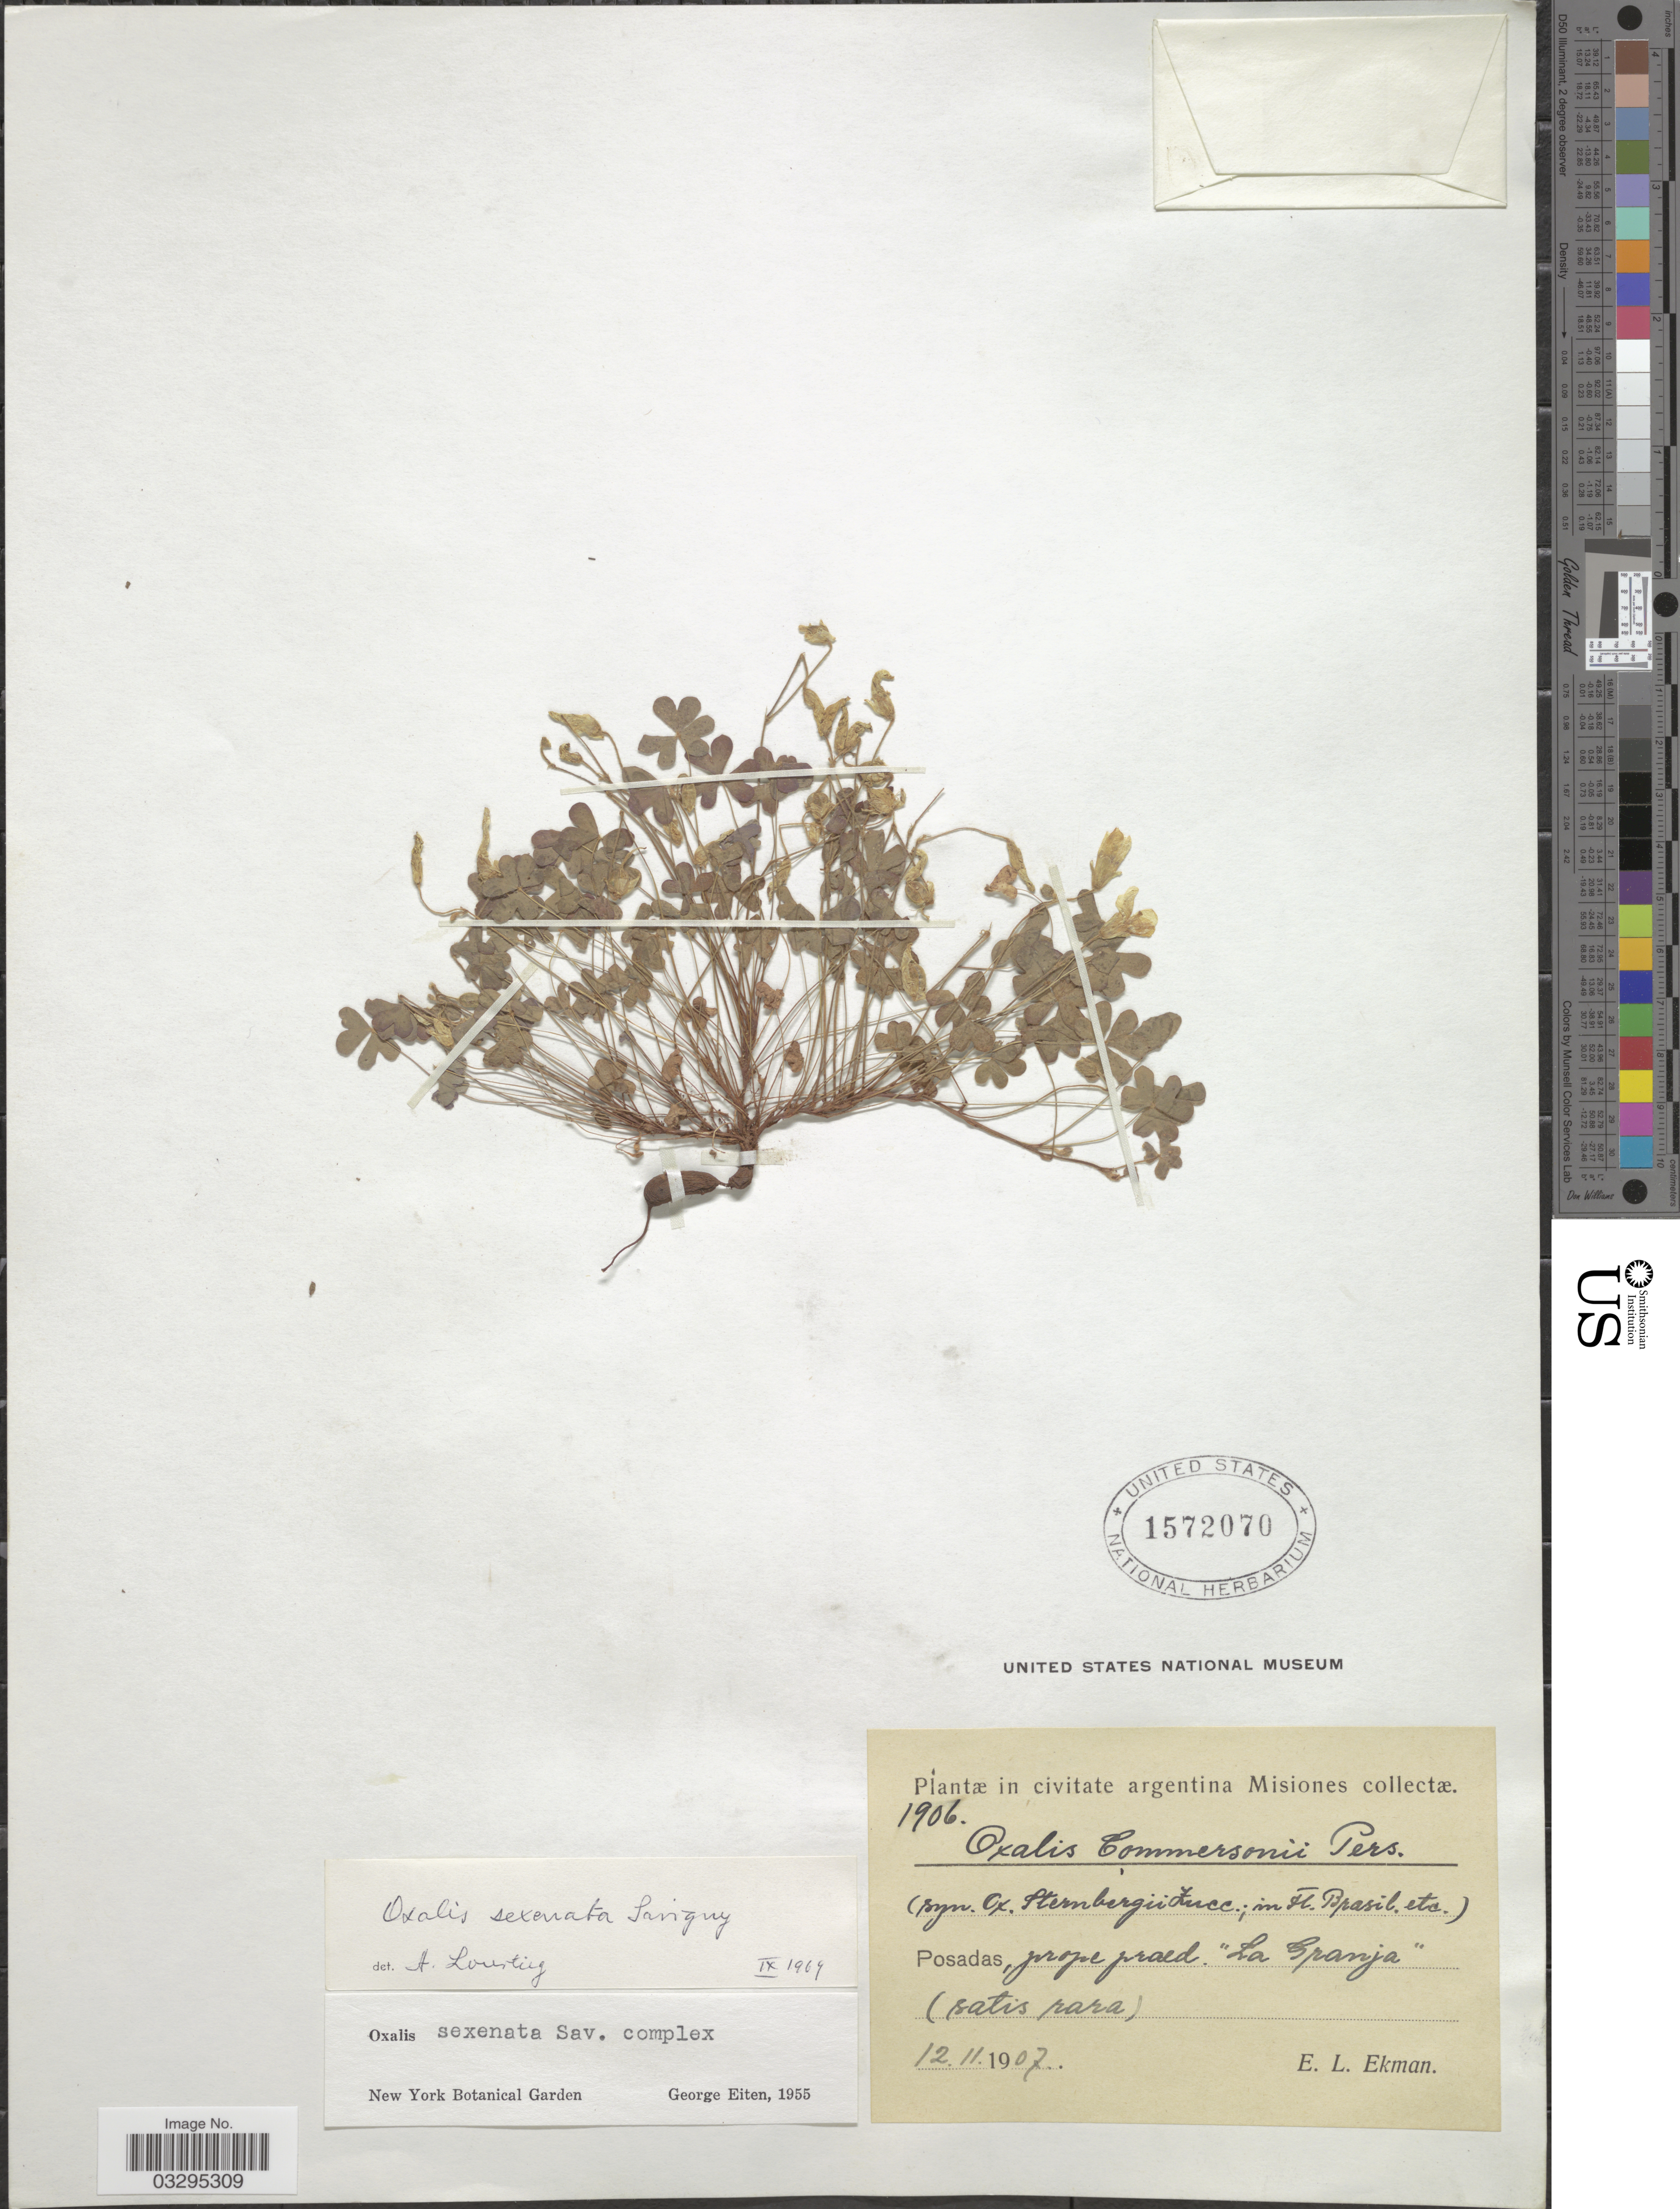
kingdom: Plantae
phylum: Tracheophyta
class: Magnoliopsida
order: Oxalidales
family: Oxalidaceae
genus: Oxalis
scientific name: Oxalis conorrhiza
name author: Jacq.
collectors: E. L. Ekman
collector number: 1906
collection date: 1907-11-12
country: Argentina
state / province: Misiones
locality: In civitate argentina Misiones. Posadas, prope praed. "La Granja" (satis rara).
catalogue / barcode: US 1572070